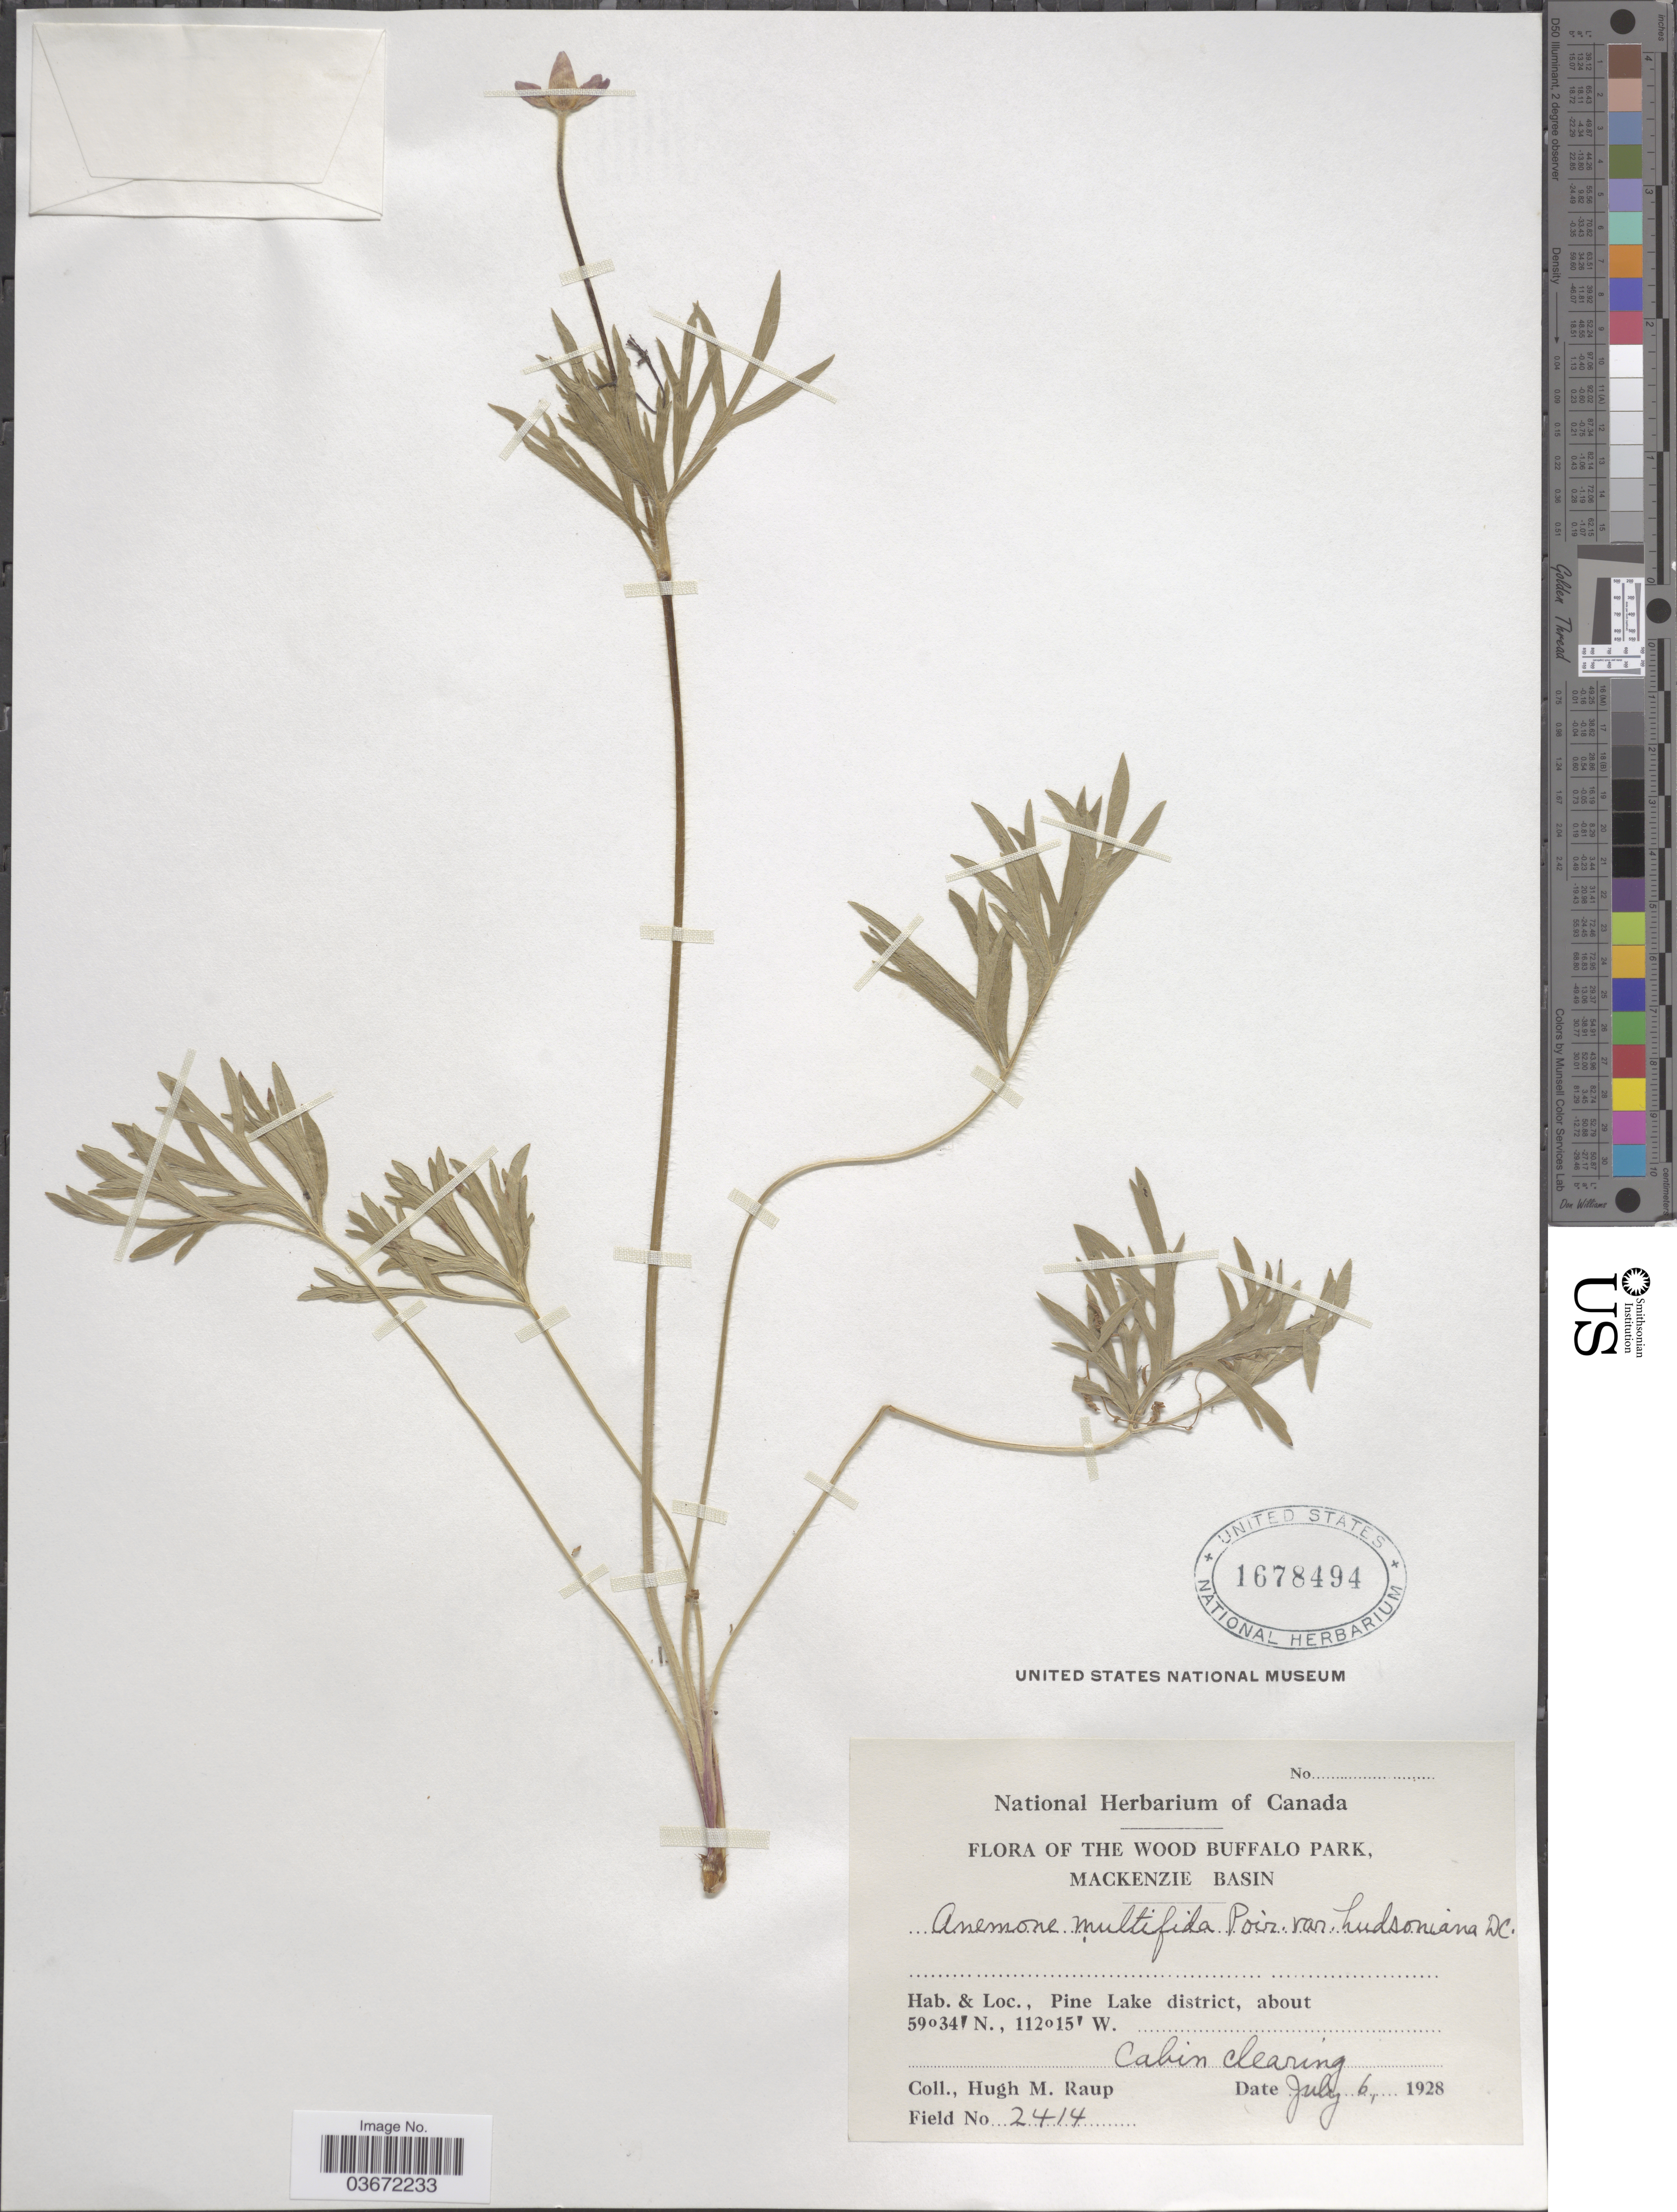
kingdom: Plantae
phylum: Tracheophyta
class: Magnoliopsida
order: Ranunculales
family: Ranunculaceae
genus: Anemone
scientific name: Anemone multifida var. hudsoniana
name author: DC.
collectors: H. Raup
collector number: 2414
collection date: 1928-07-06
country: Canada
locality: The Wood Buffalo Park, Mackenzie Basin. Pine Lake district, Cabin clearing.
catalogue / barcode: US 1678494